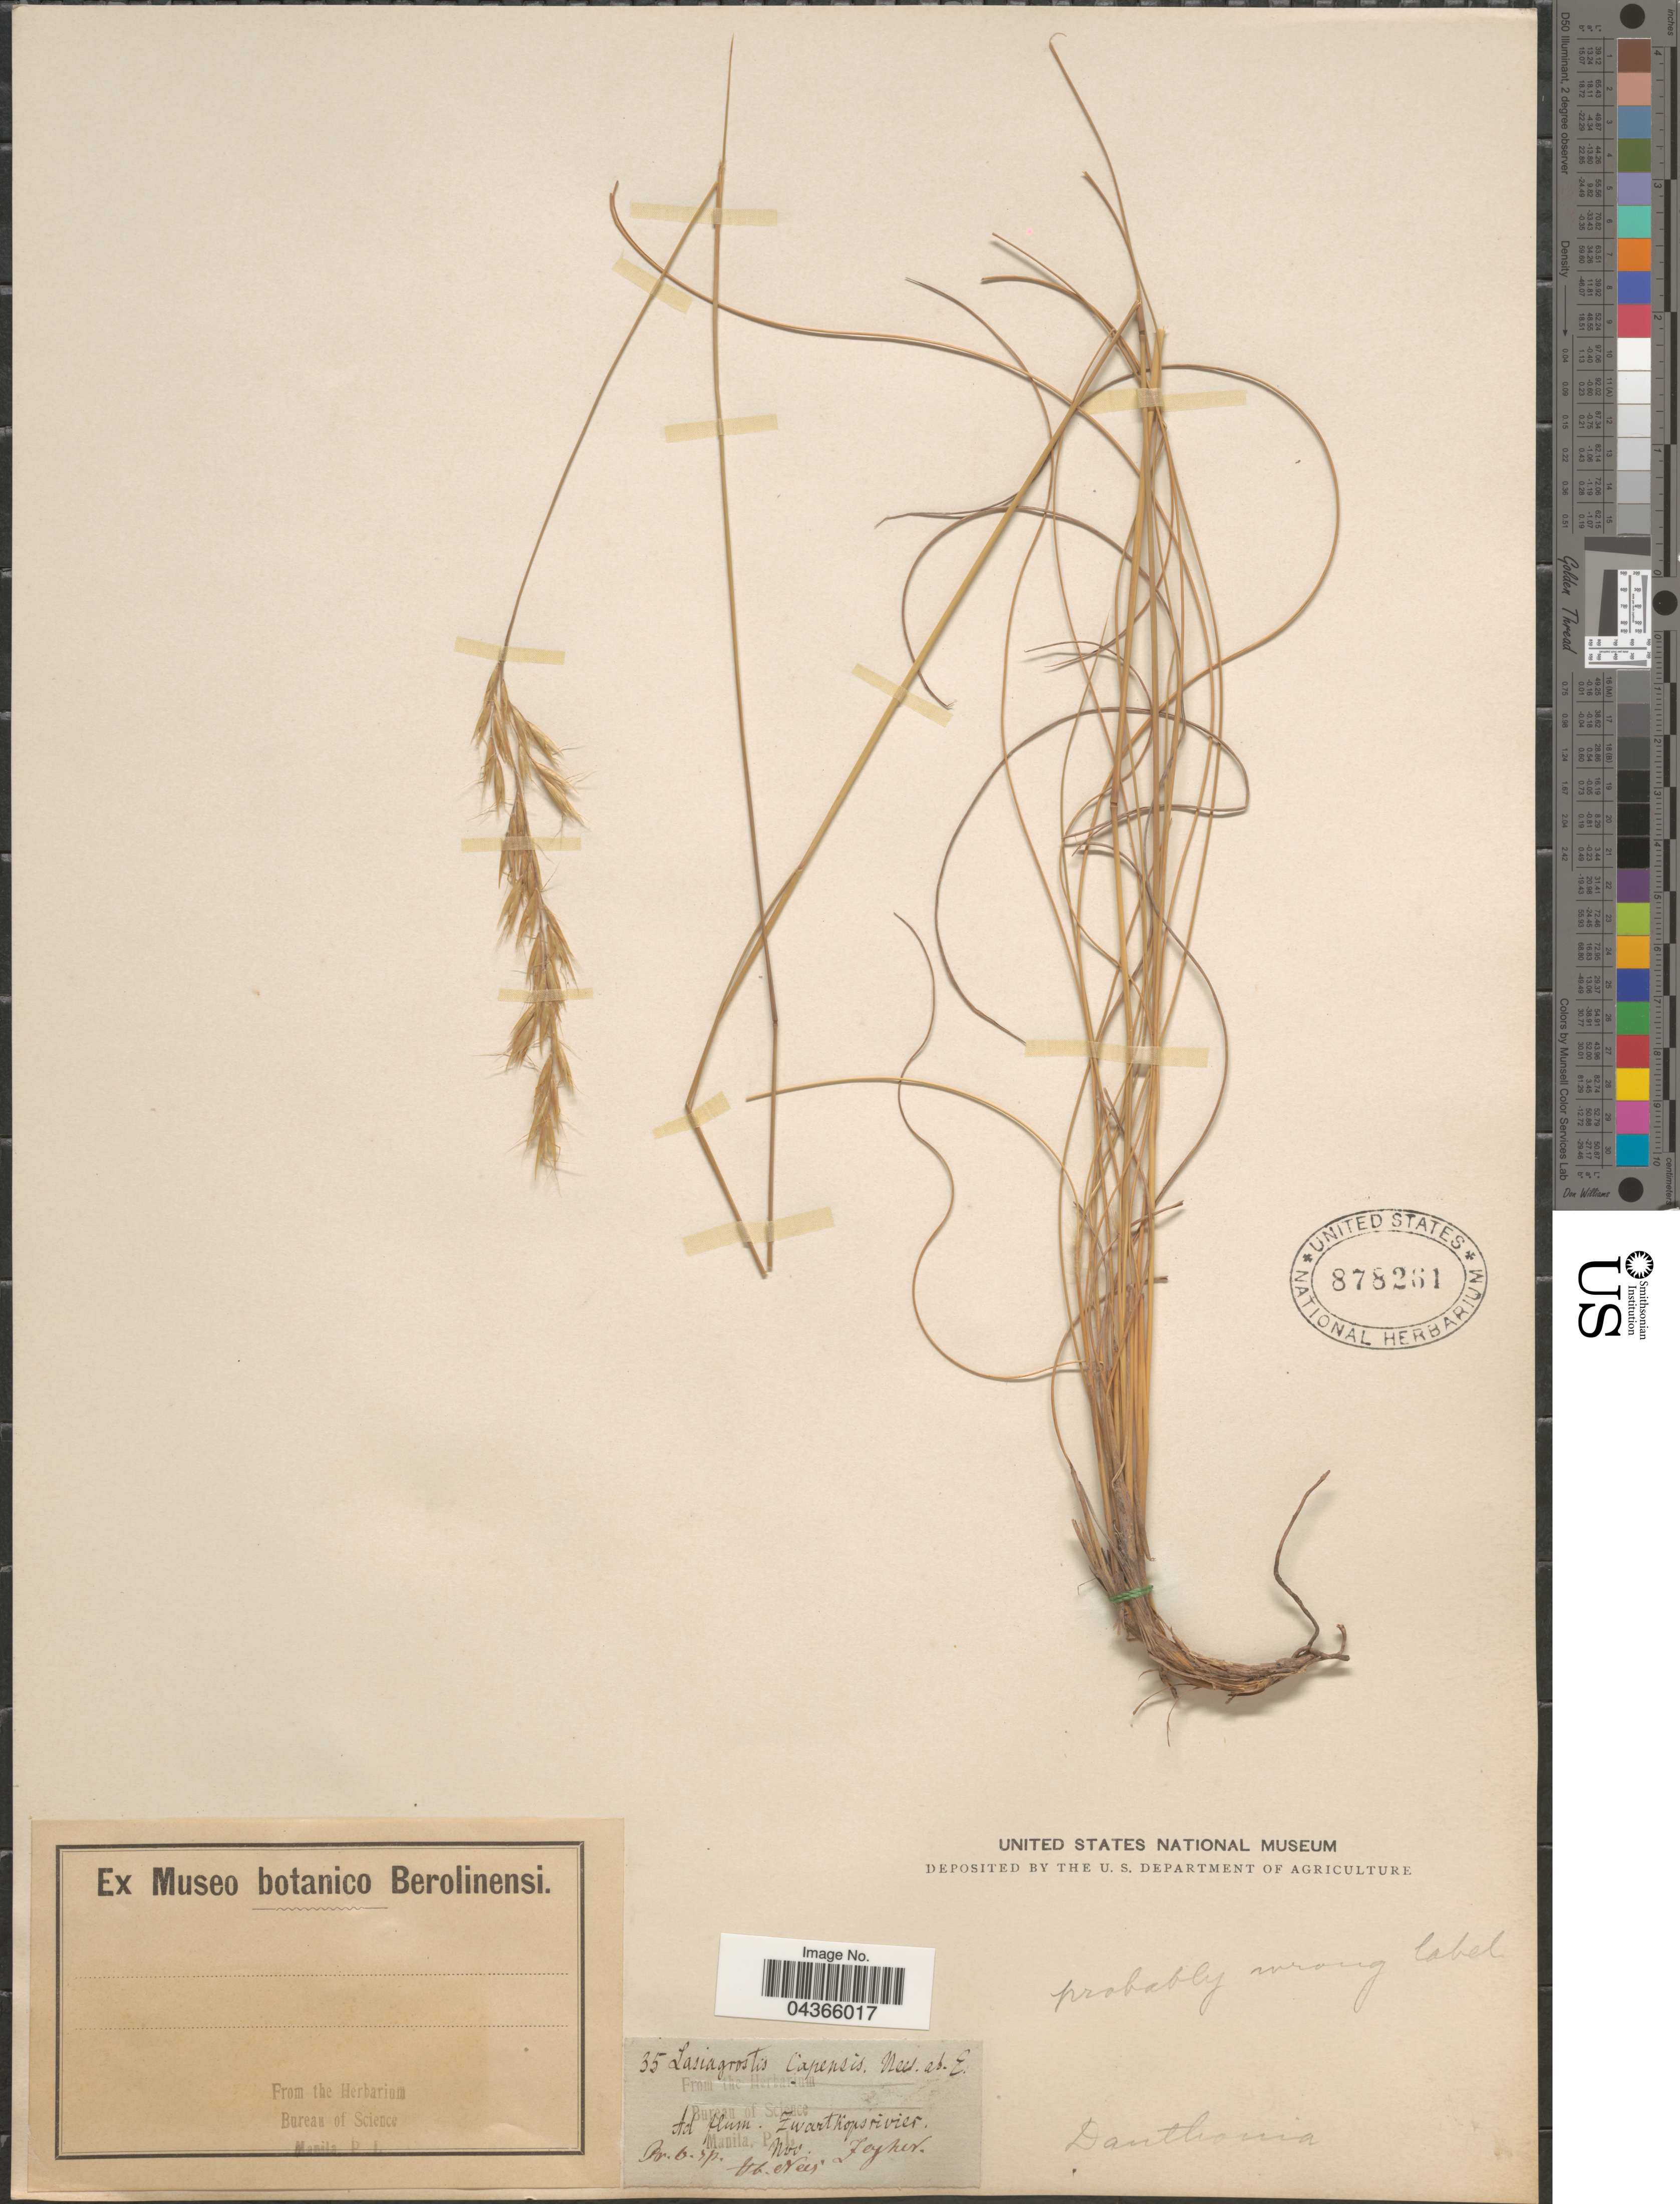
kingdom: Plantae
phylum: Tracheophyta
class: Liliopsida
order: Poales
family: Poaceae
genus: Tenaxia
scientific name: Tenaxia subulata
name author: (A. Rich.) N.P. Barker & H.P. Linder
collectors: -. Zeyher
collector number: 35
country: South Africa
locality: Ad flum. Zwartkopsrivier.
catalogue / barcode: US 878261